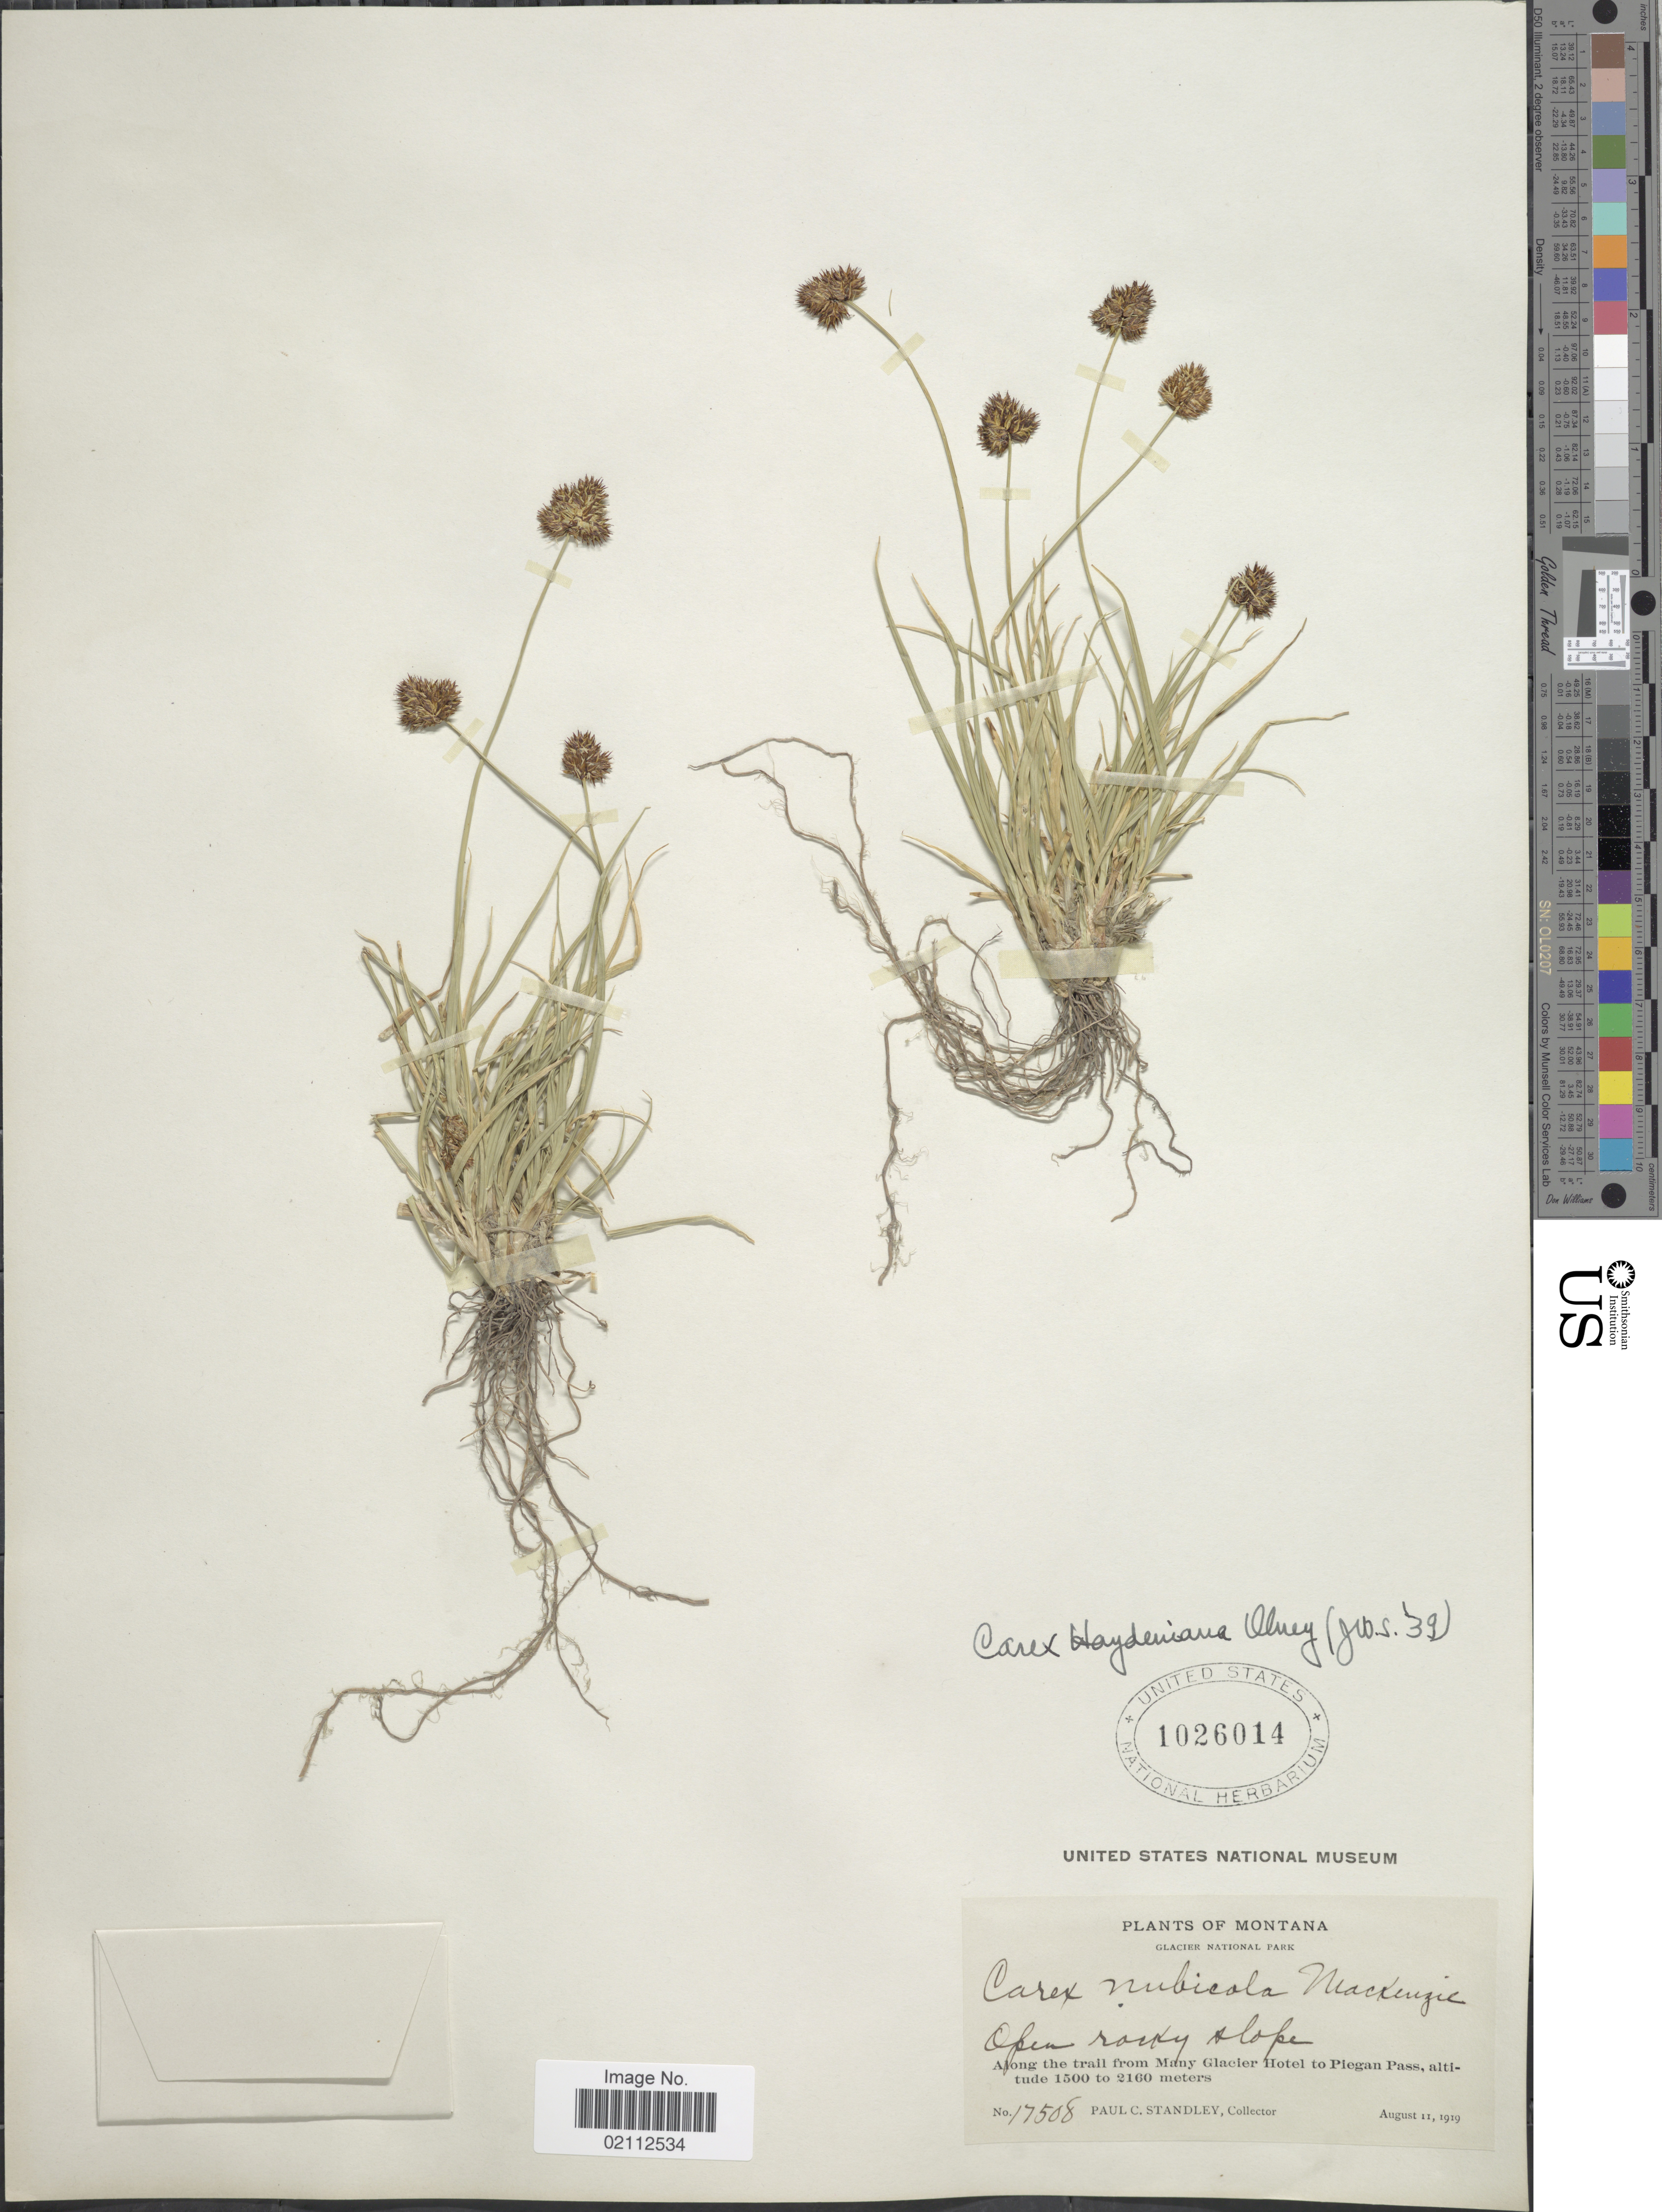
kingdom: Plantae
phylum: Tracheophyta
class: Liliopsida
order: Poales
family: Cyperaceae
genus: Carex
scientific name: Carex haydeniana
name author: Olney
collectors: P. C. Standley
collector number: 17508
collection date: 1919-08-11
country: United States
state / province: Montana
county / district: Glacier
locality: Glacier National Park, open rocky slope, along the trail from Many Glacier Hotel to Piegan Pass.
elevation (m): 1500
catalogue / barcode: US 1026014